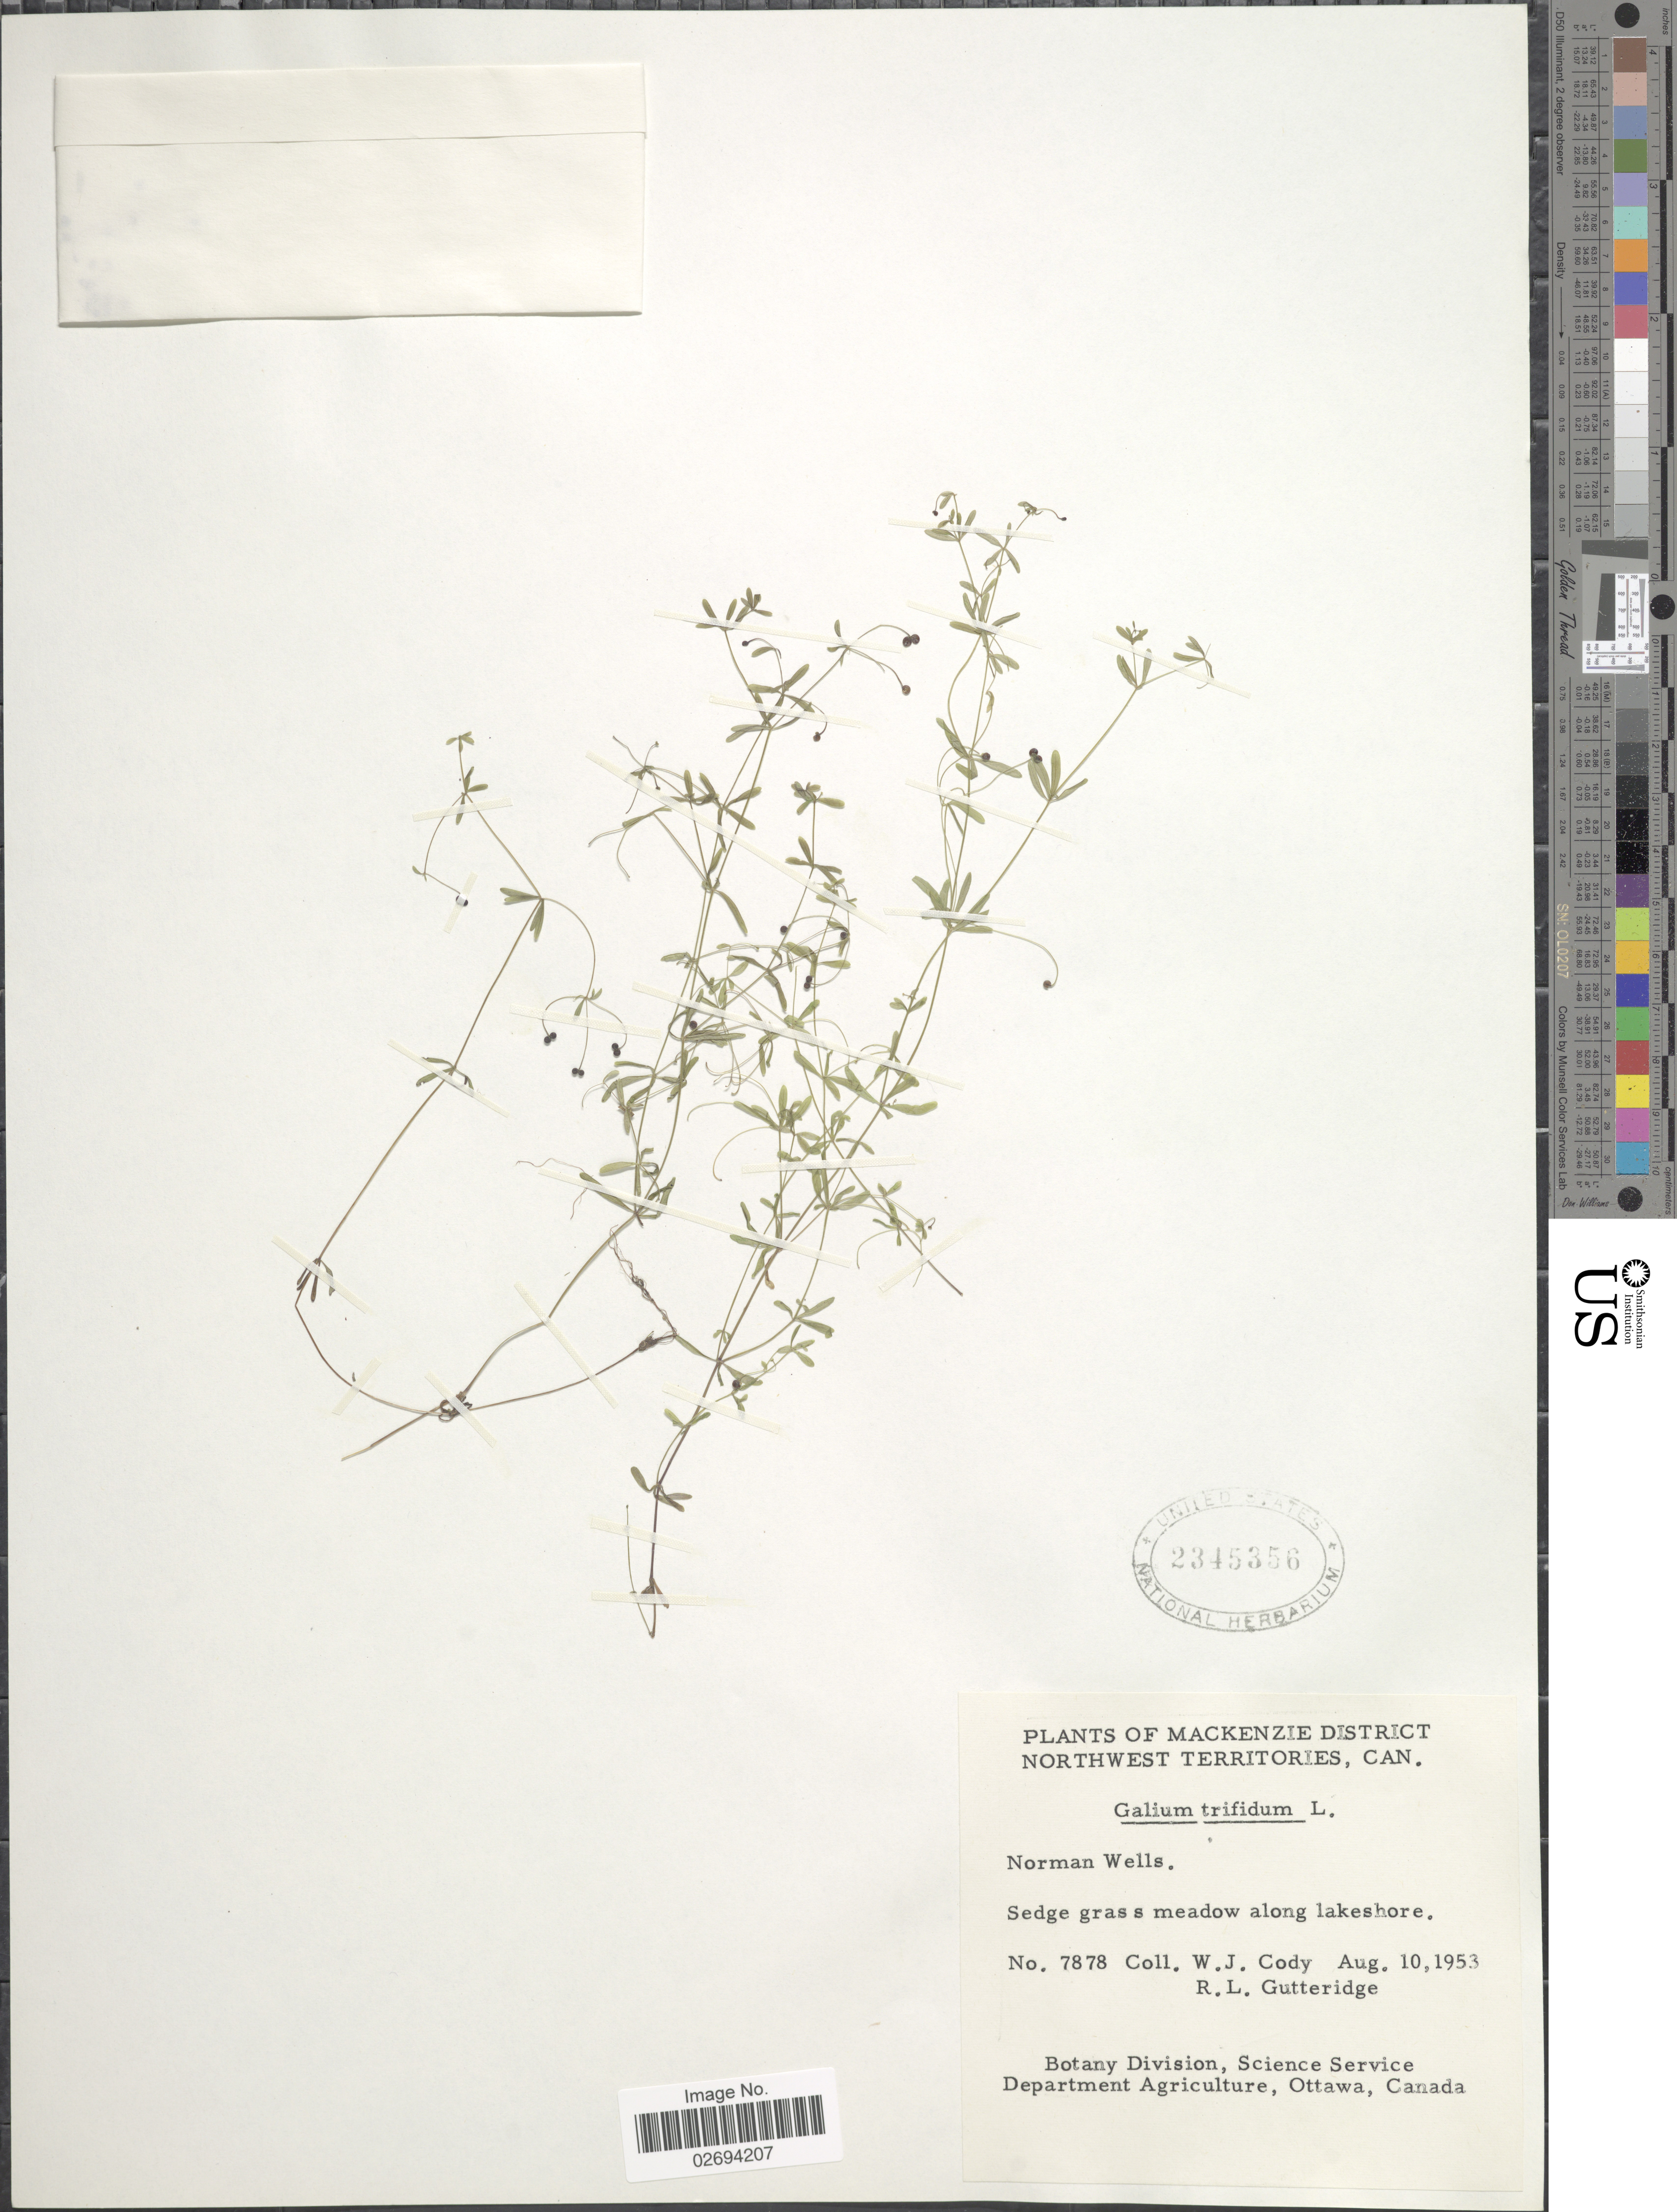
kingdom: Plantae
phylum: Tracheophyta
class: Magnoliopsida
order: Gentianales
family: Rubiaceae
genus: Galium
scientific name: Galium trifidum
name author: L.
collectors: W. Cody & R. Gutteridge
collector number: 7878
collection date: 1953-08-10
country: Canada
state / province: Northwest Territories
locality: Mackenzie District, Sedge grass meadow along lakeshore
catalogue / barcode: US 2345356